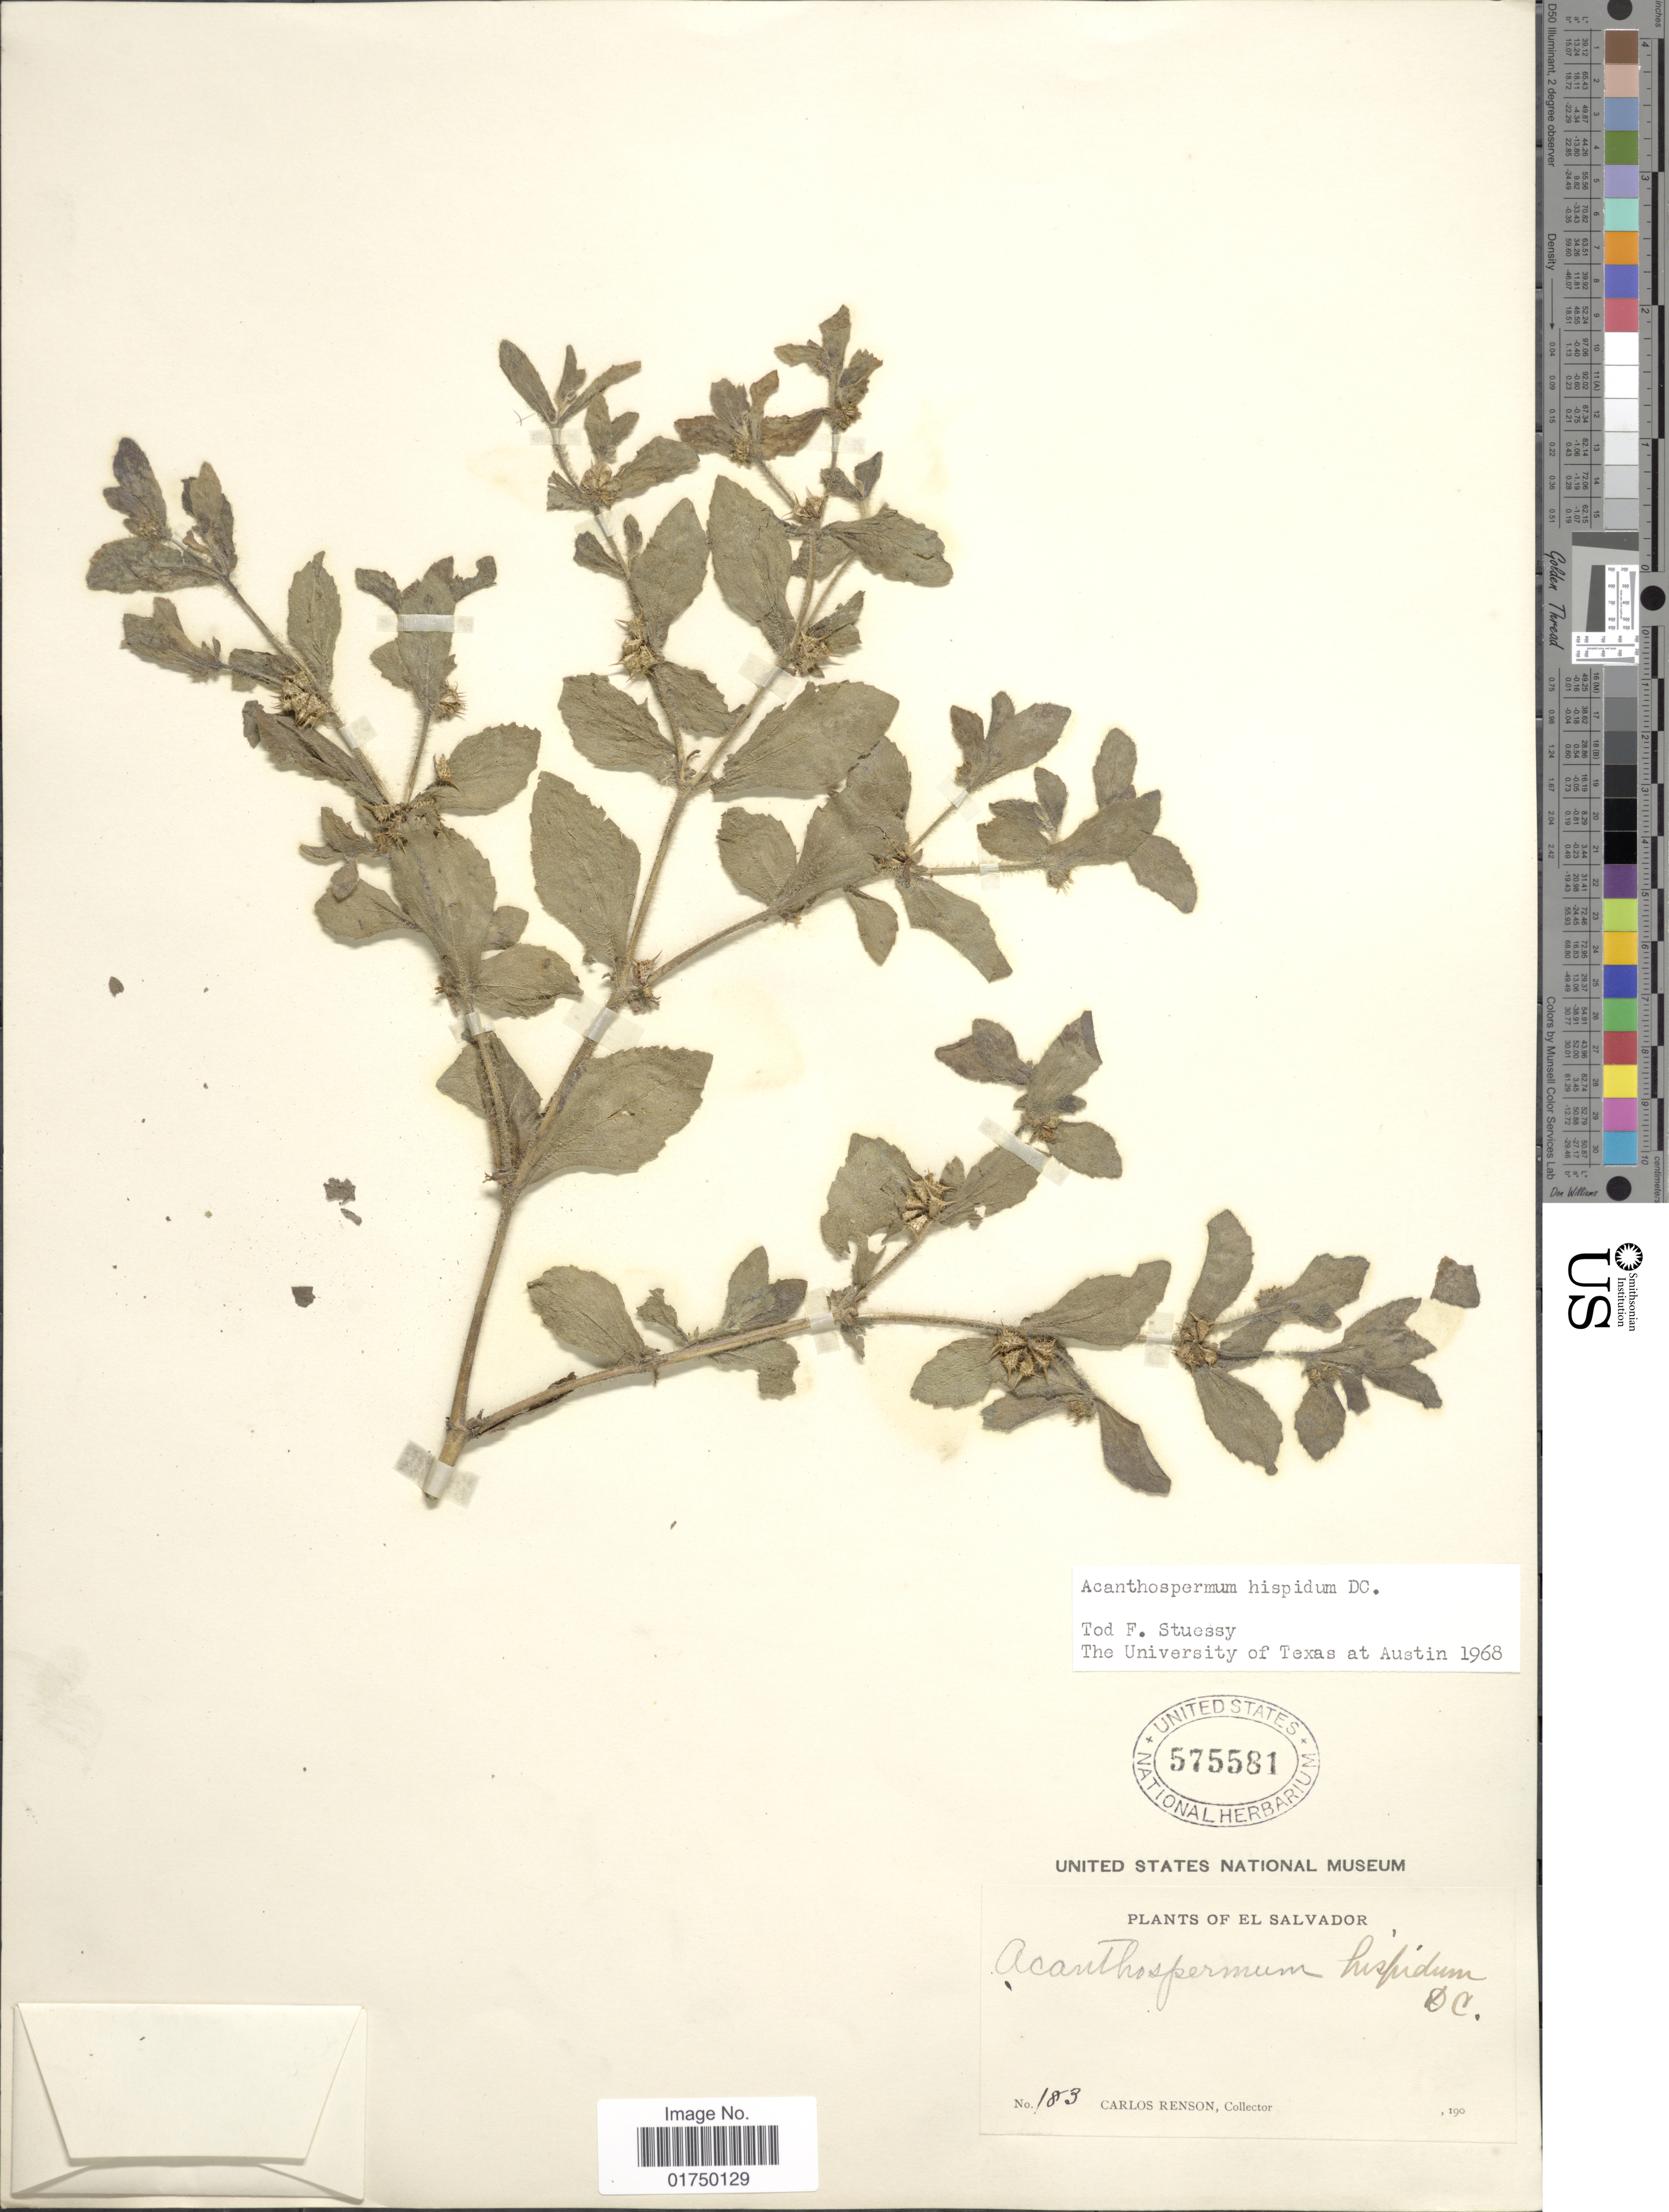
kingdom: Plantae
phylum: Tracheophyta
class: Magnoliopsida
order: Asterales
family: Asteraceae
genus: Acanthospermum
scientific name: Acanthospermum hispidum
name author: DC.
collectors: C. Renson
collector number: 183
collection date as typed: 190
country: El Salvador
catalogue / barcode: US 575581